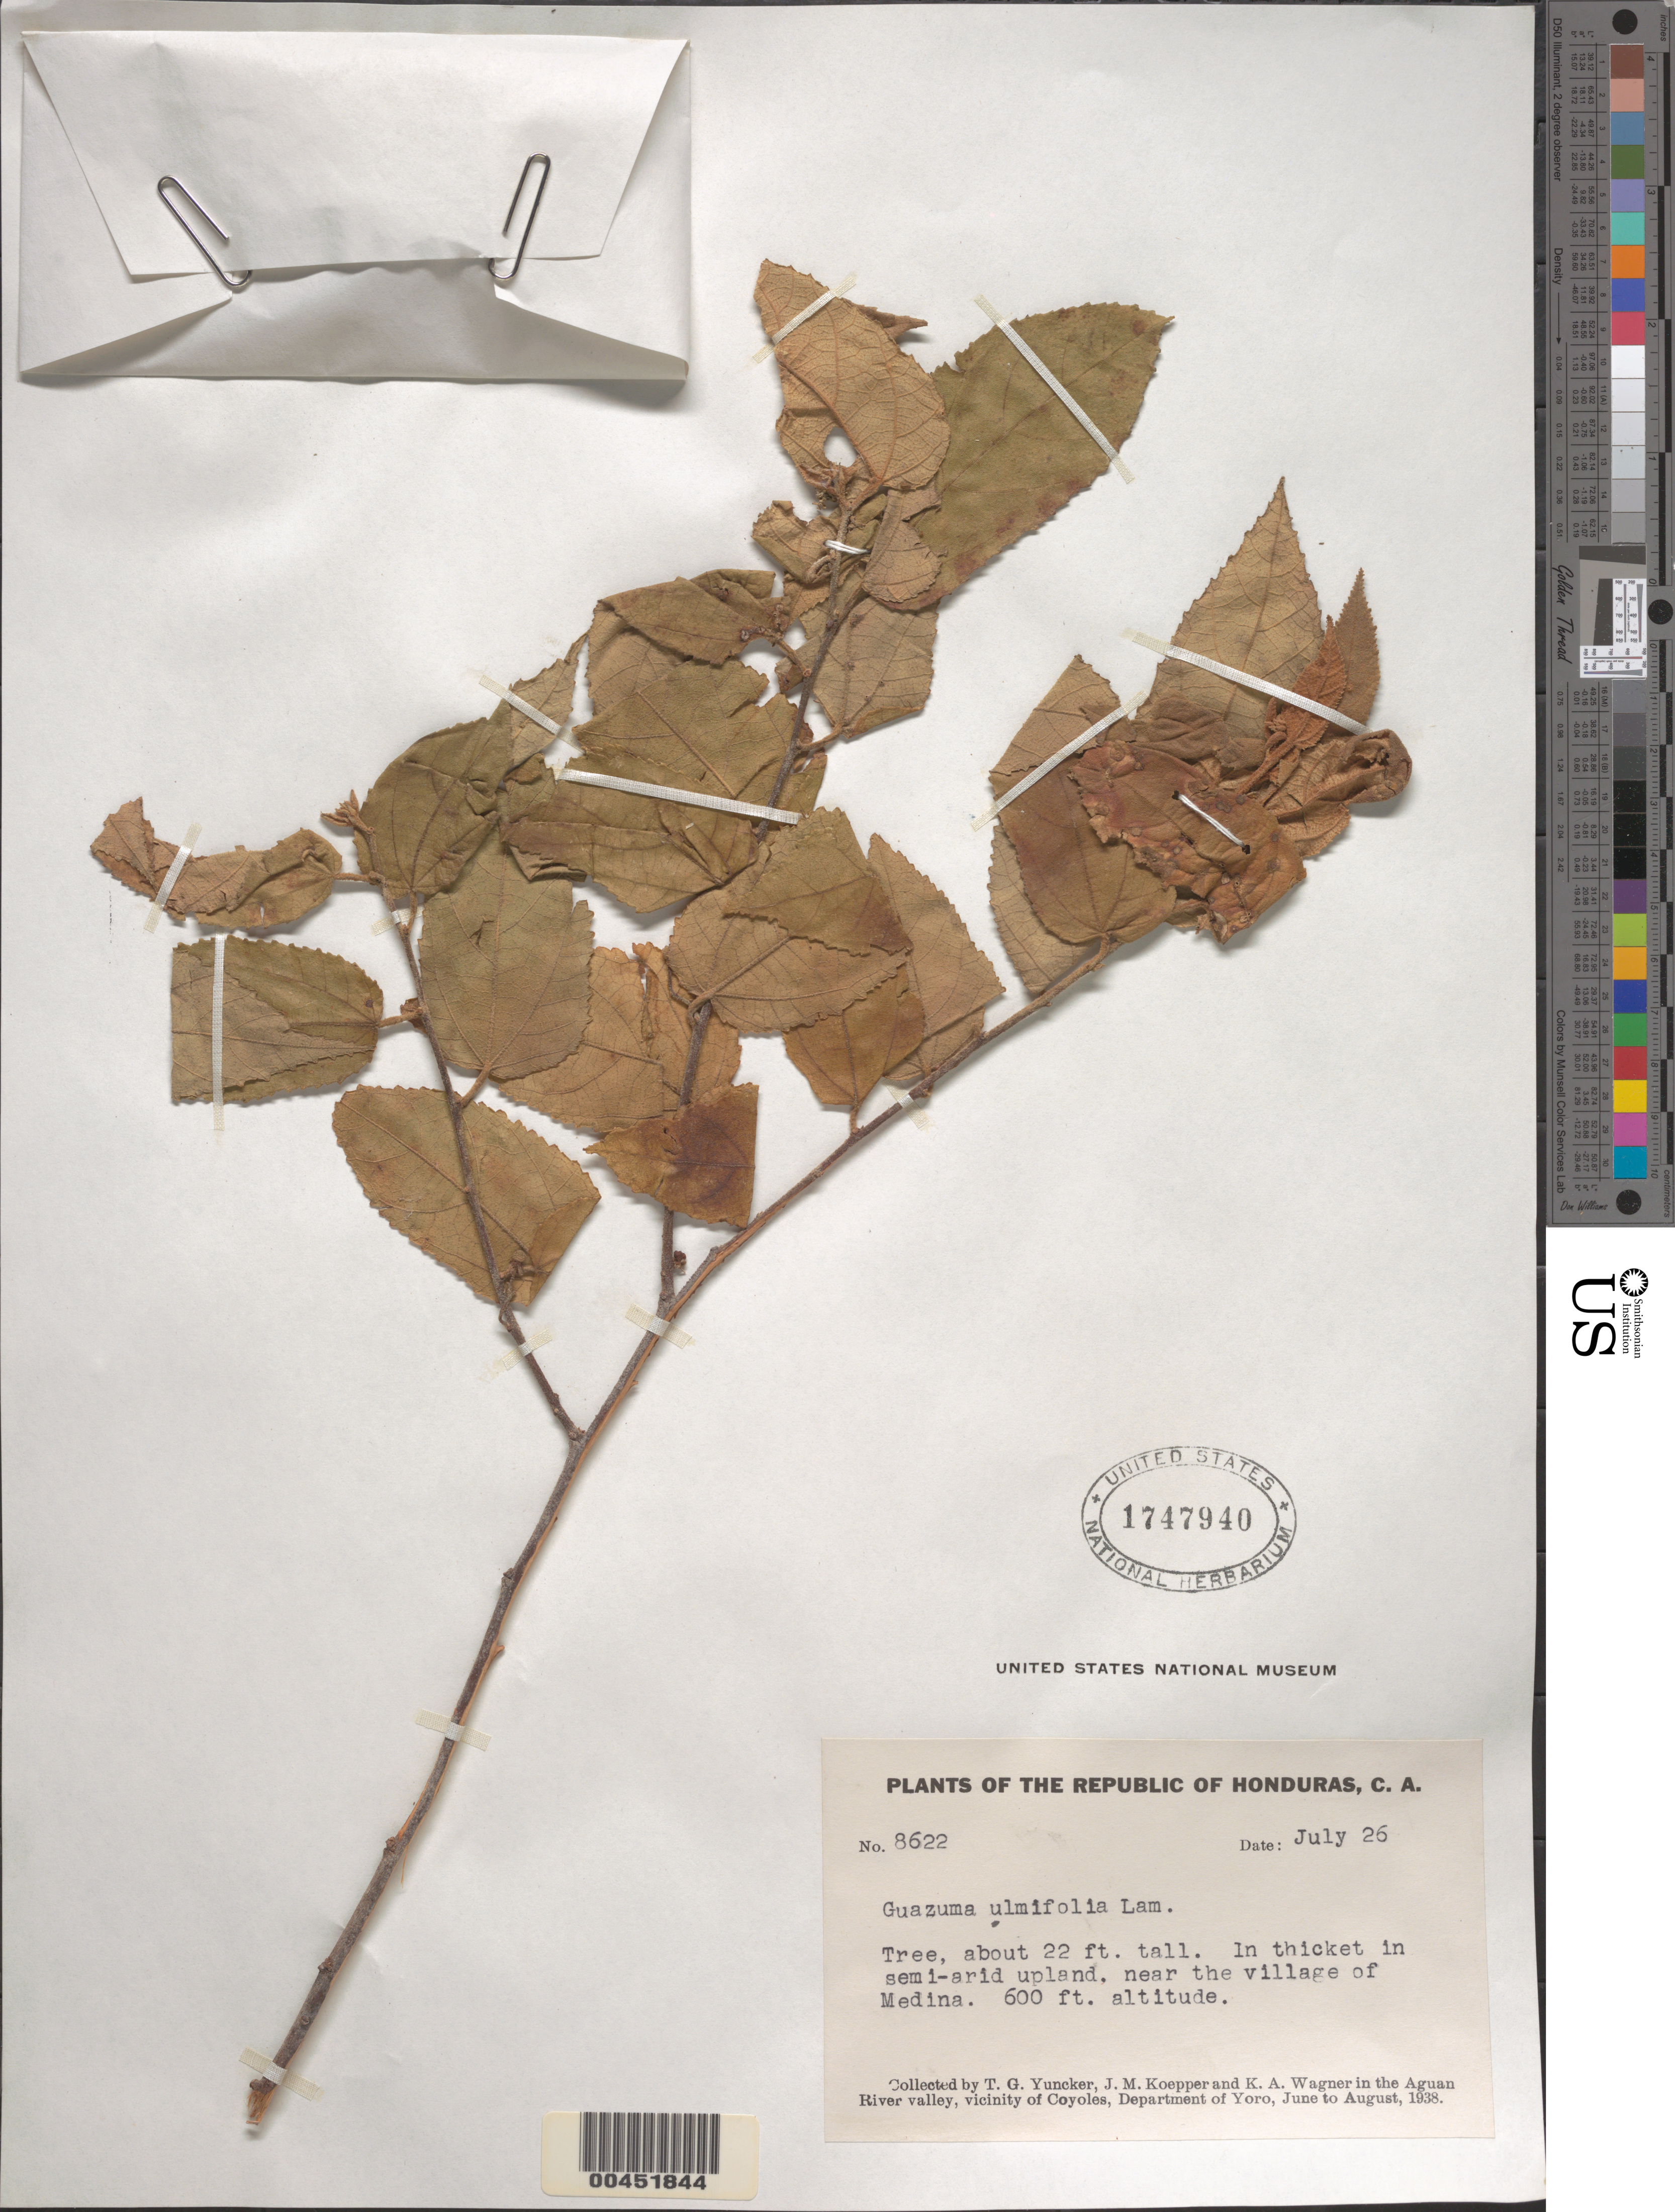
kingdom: Plantae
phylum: Tracheophyta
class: Magnoliopsida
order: Malvales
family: Malvaceae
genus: Guazuma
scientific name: Guazuma ulmifolia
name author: Lam.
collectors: T. G. Yuncker, J. M. Koepper & K. A. Wagner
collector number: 8622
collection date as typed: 26 Jul 1938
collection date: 1938-07-26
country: Honduras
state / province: Yoro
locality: near the village of Medina, Aguan River Valley, vicinity of Coyoles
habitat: in thicket in semi-arid upland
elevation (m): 183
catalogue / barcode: US 1747940